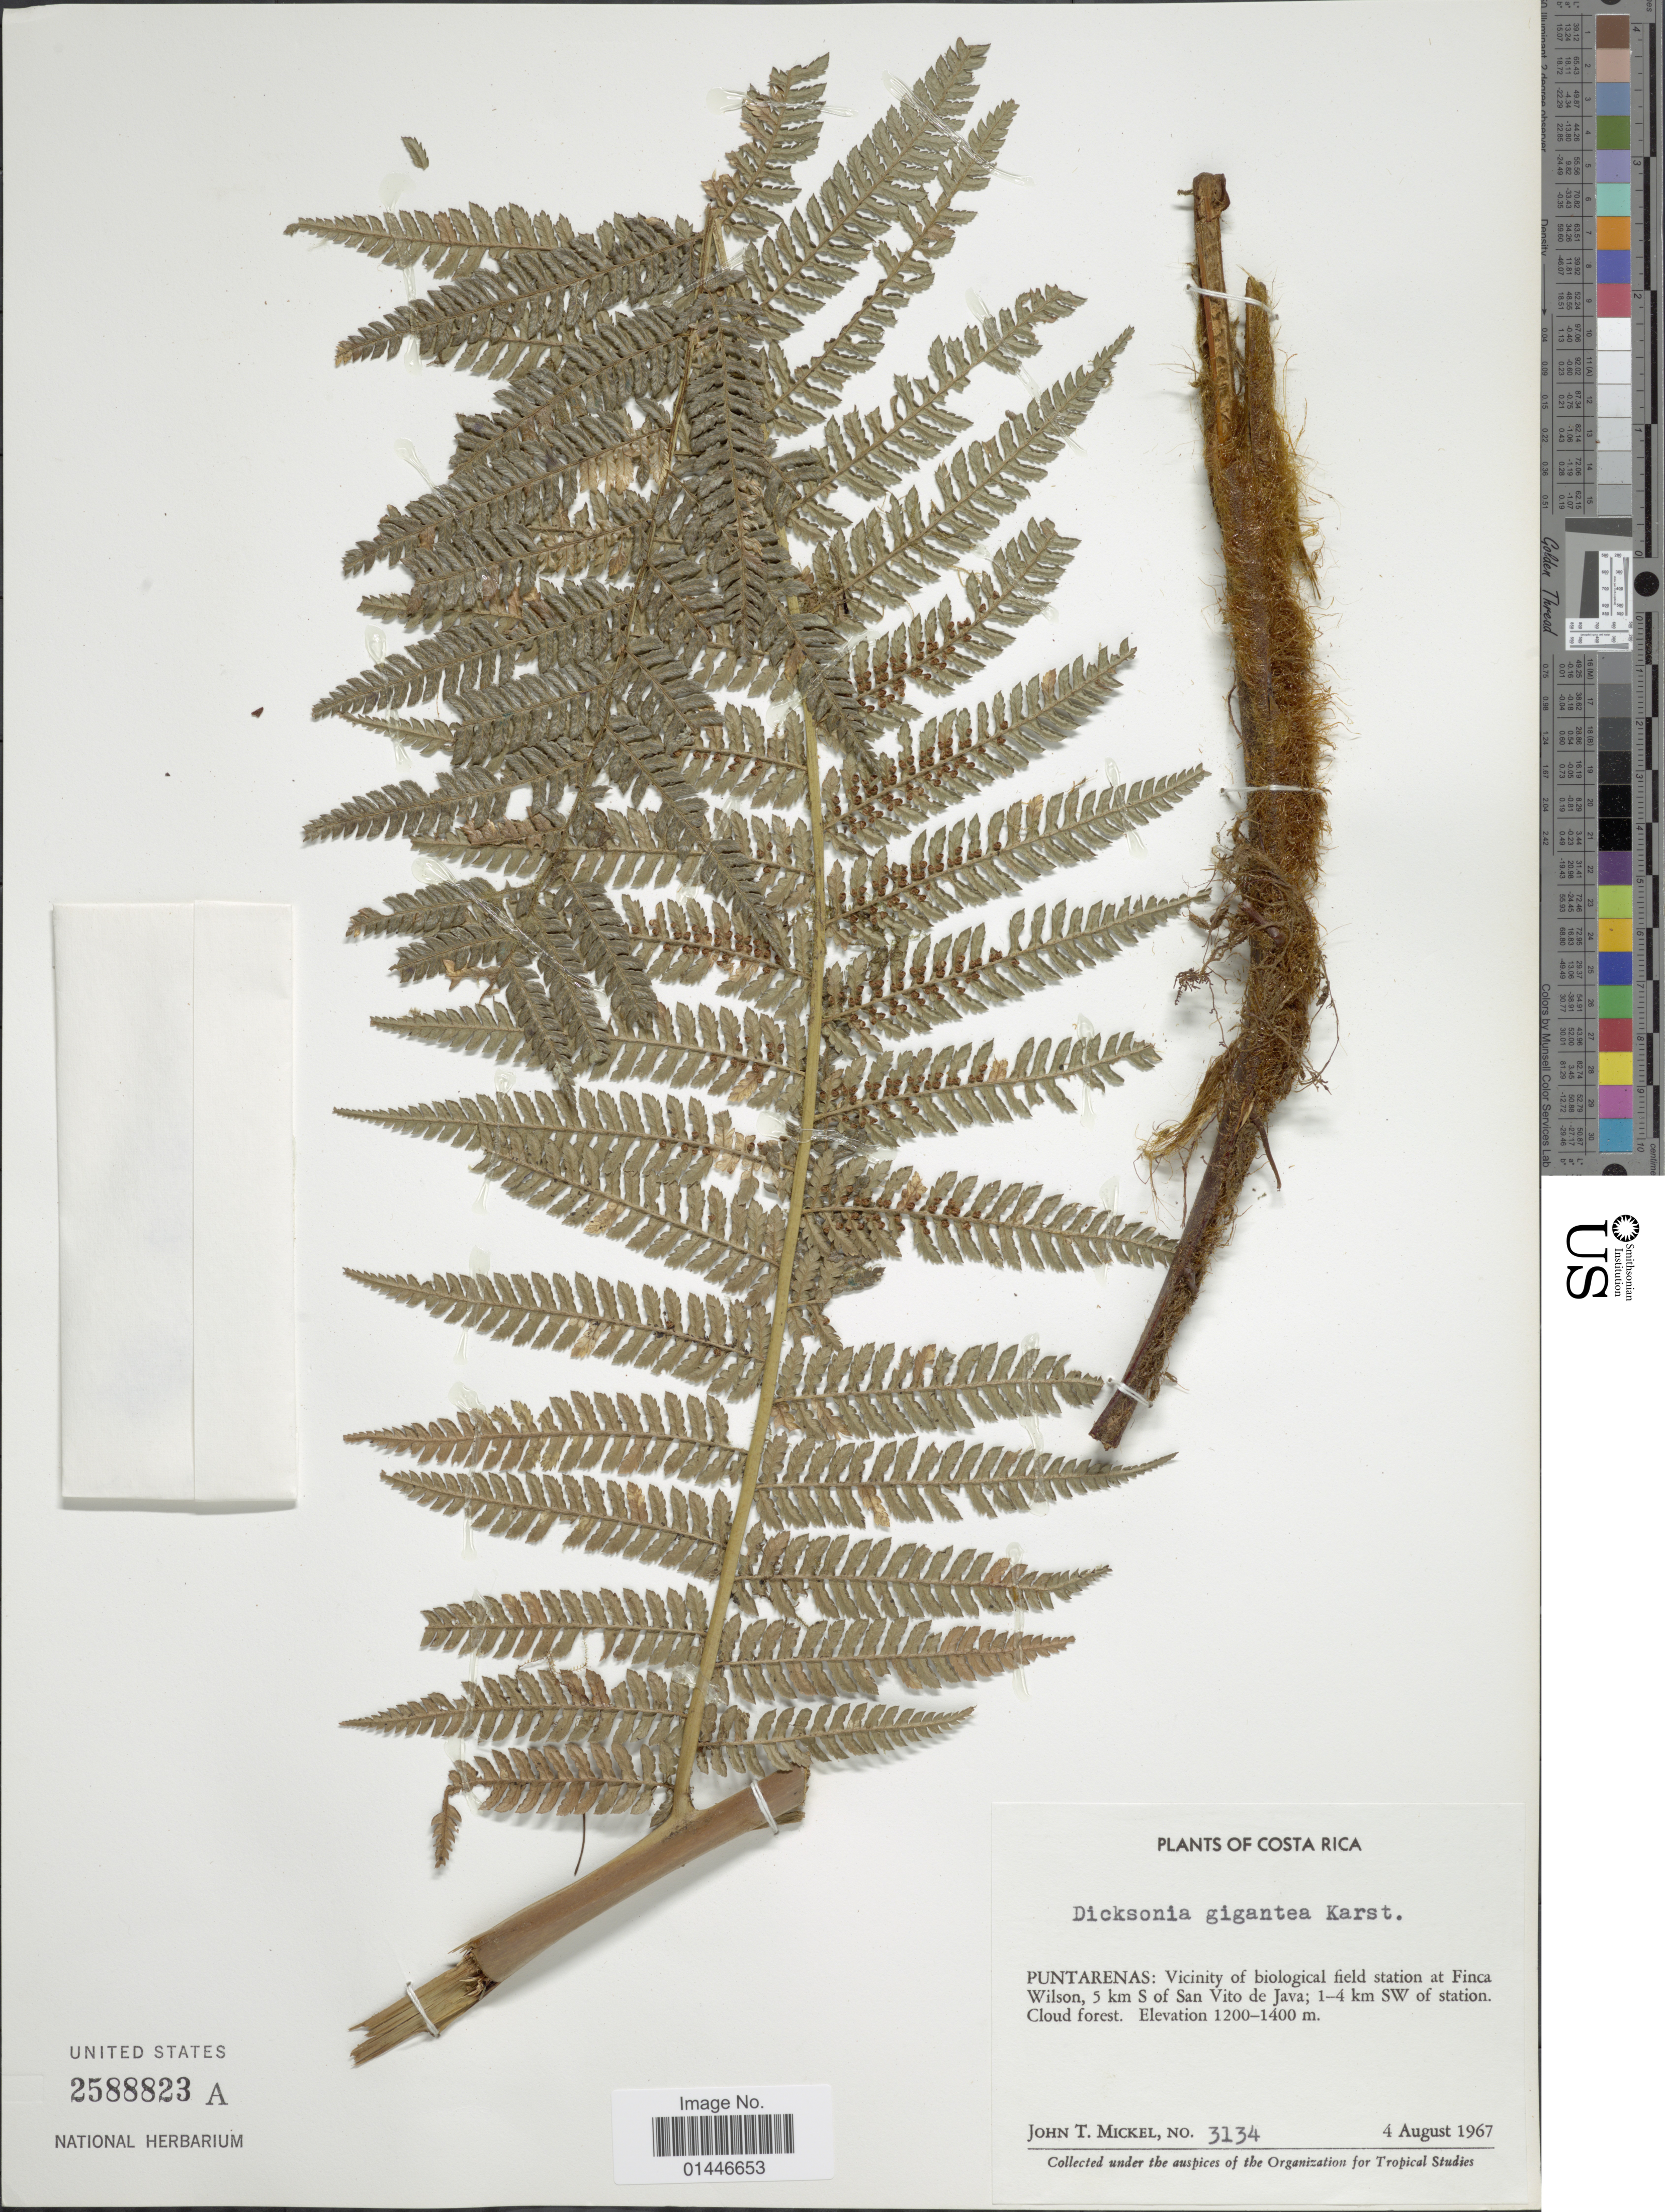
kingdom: Plantae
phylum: Tracheophyta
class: Polypodiopsida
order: Cyatheales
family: Dicksoniaceae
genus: Dicksonia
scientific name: Dicksonia gigantea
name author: H. Karst.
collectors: J. T. Mickel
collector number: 3134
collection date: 1967-08-04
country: Costa Rica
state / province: Puntarenas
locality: Vicinity of biological field station at Finca Wilson, 5 km S of San Vito de Java; 1-4 km SW of station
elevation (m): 1200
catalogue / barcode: US 2588823A